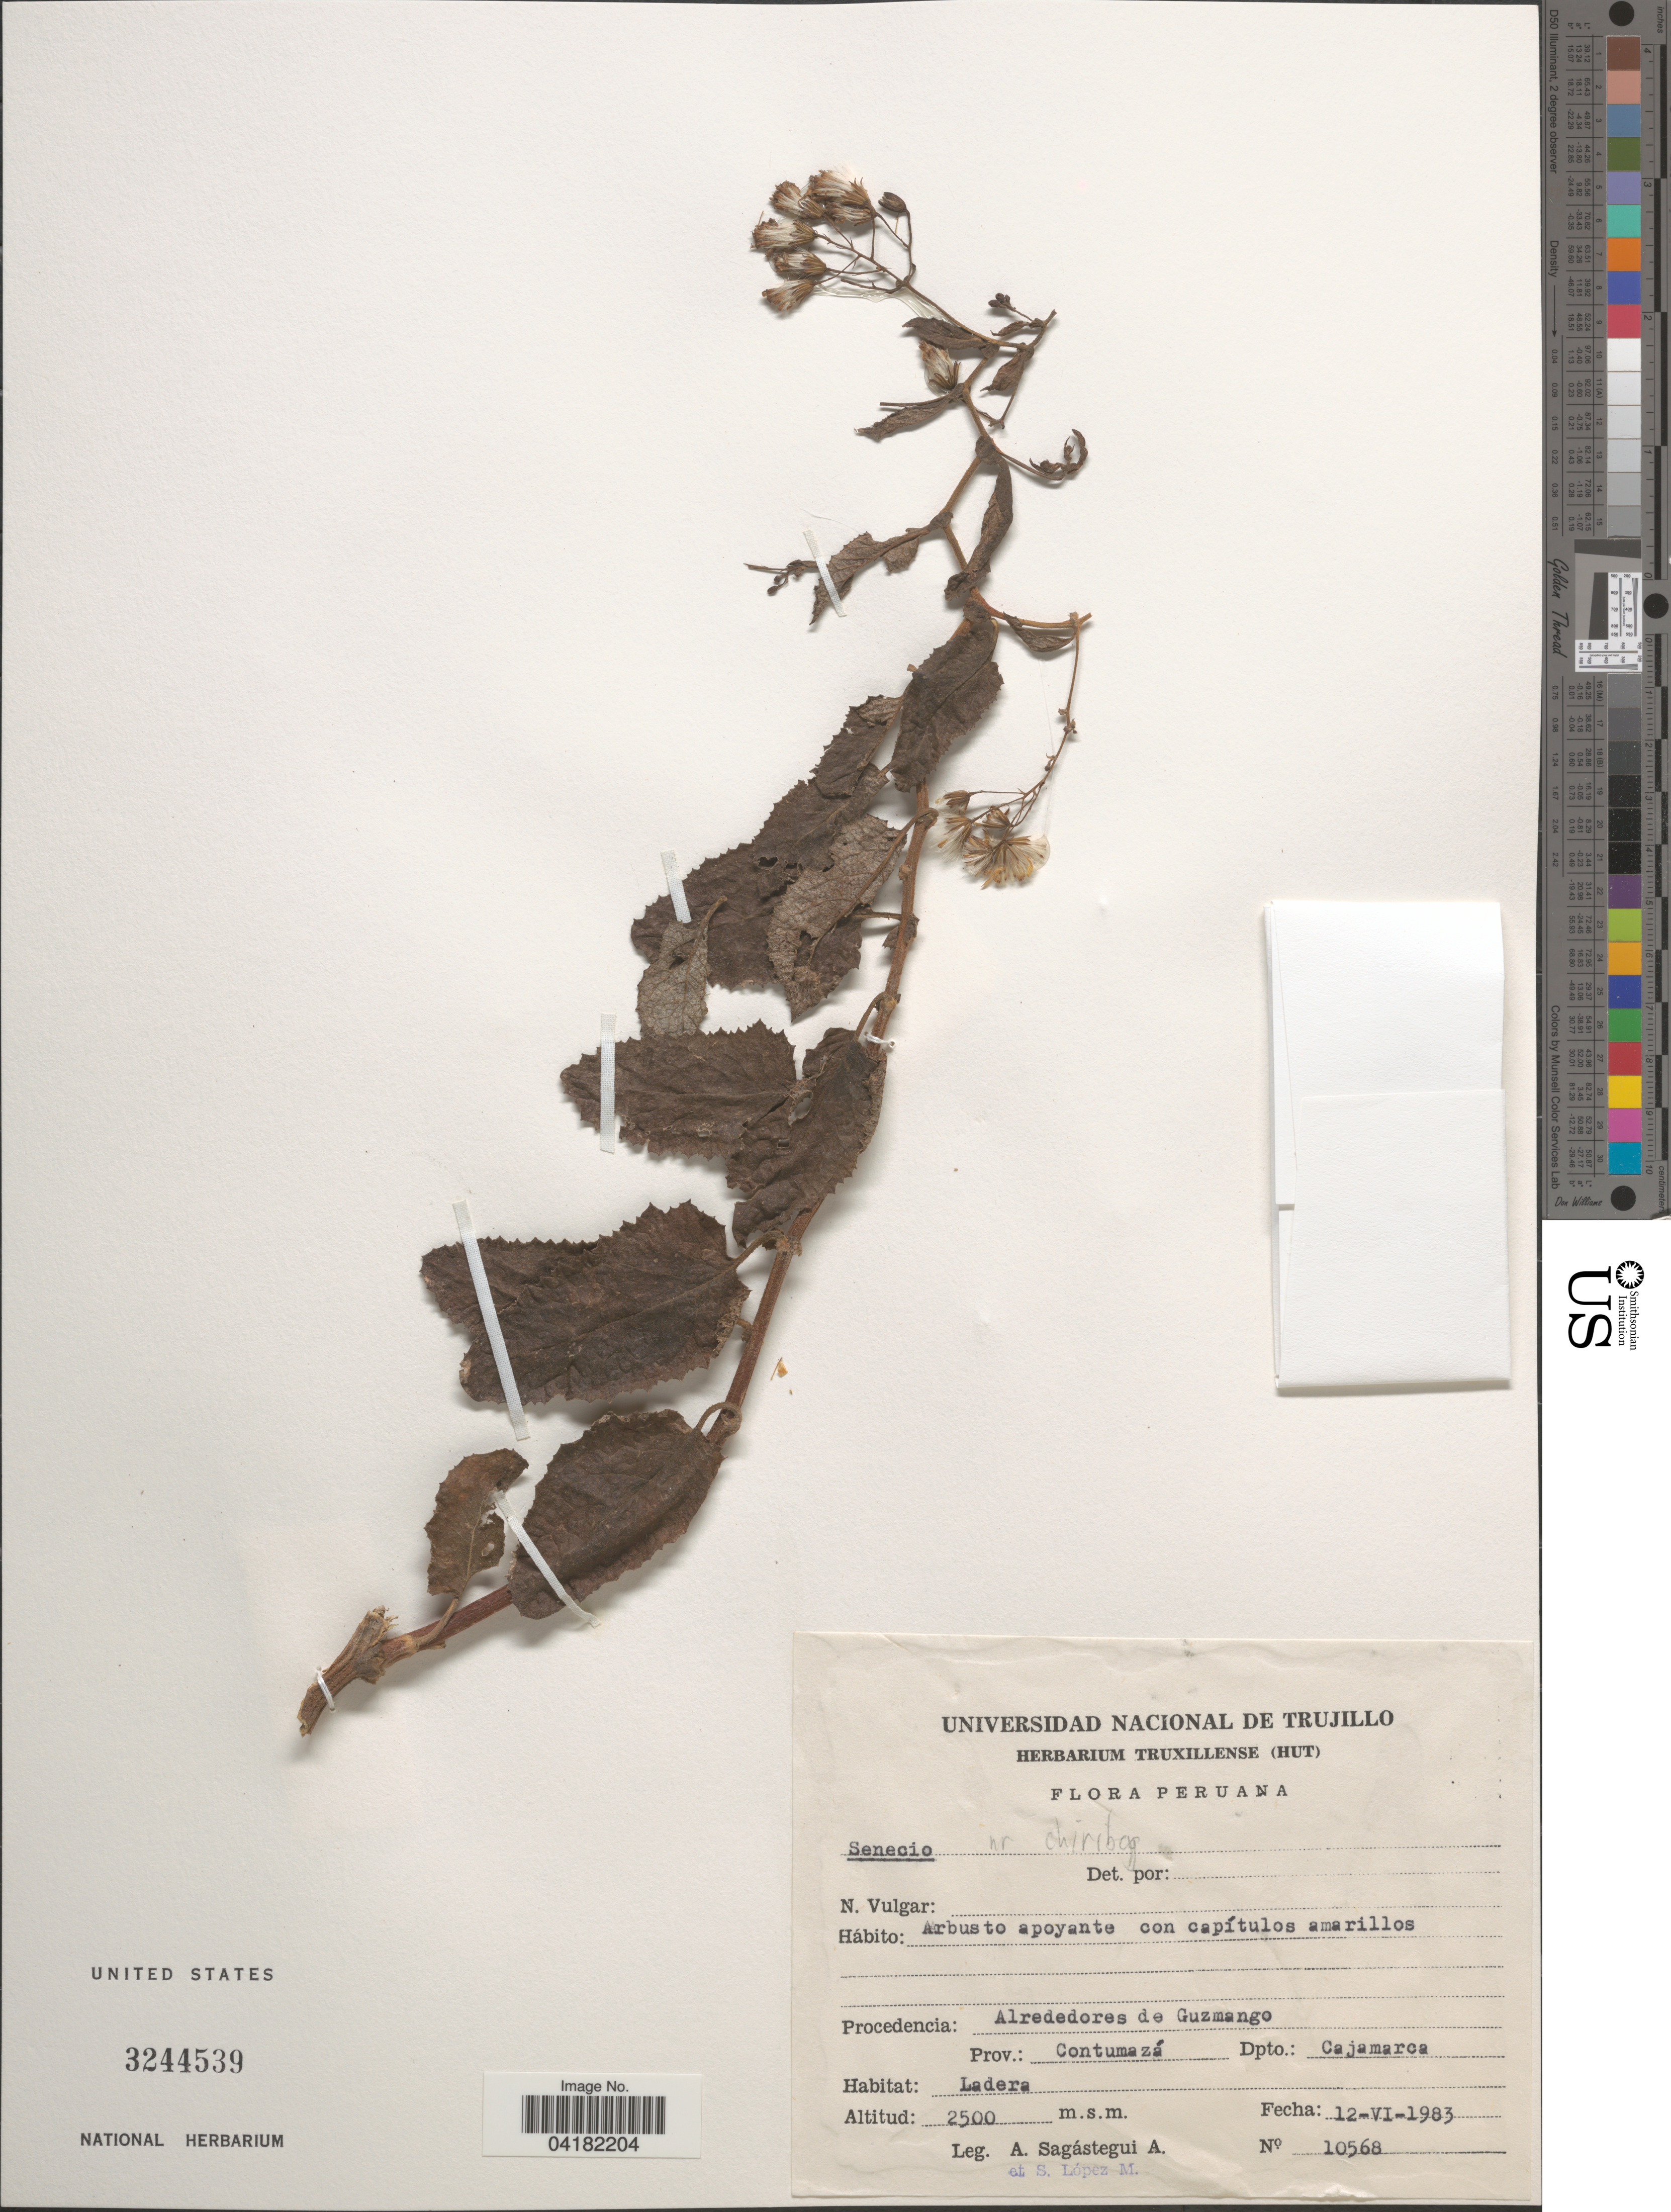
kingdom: Plantae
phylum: Tracheophyta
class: Magnoliopsida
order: Asterales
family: Asteraceae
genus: Senecio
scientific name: Senecio sp.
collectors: A. Sagástegui A. & S. Lopez M.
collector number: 10568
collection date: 1983-06-12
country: Peru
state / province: Cajamarca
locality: Peruana. Procedencia: Alrededores de Guzmango. Prov.: Contumazá. Dpto.: Cajamarca.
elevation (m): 2500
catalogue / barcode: US 3244539